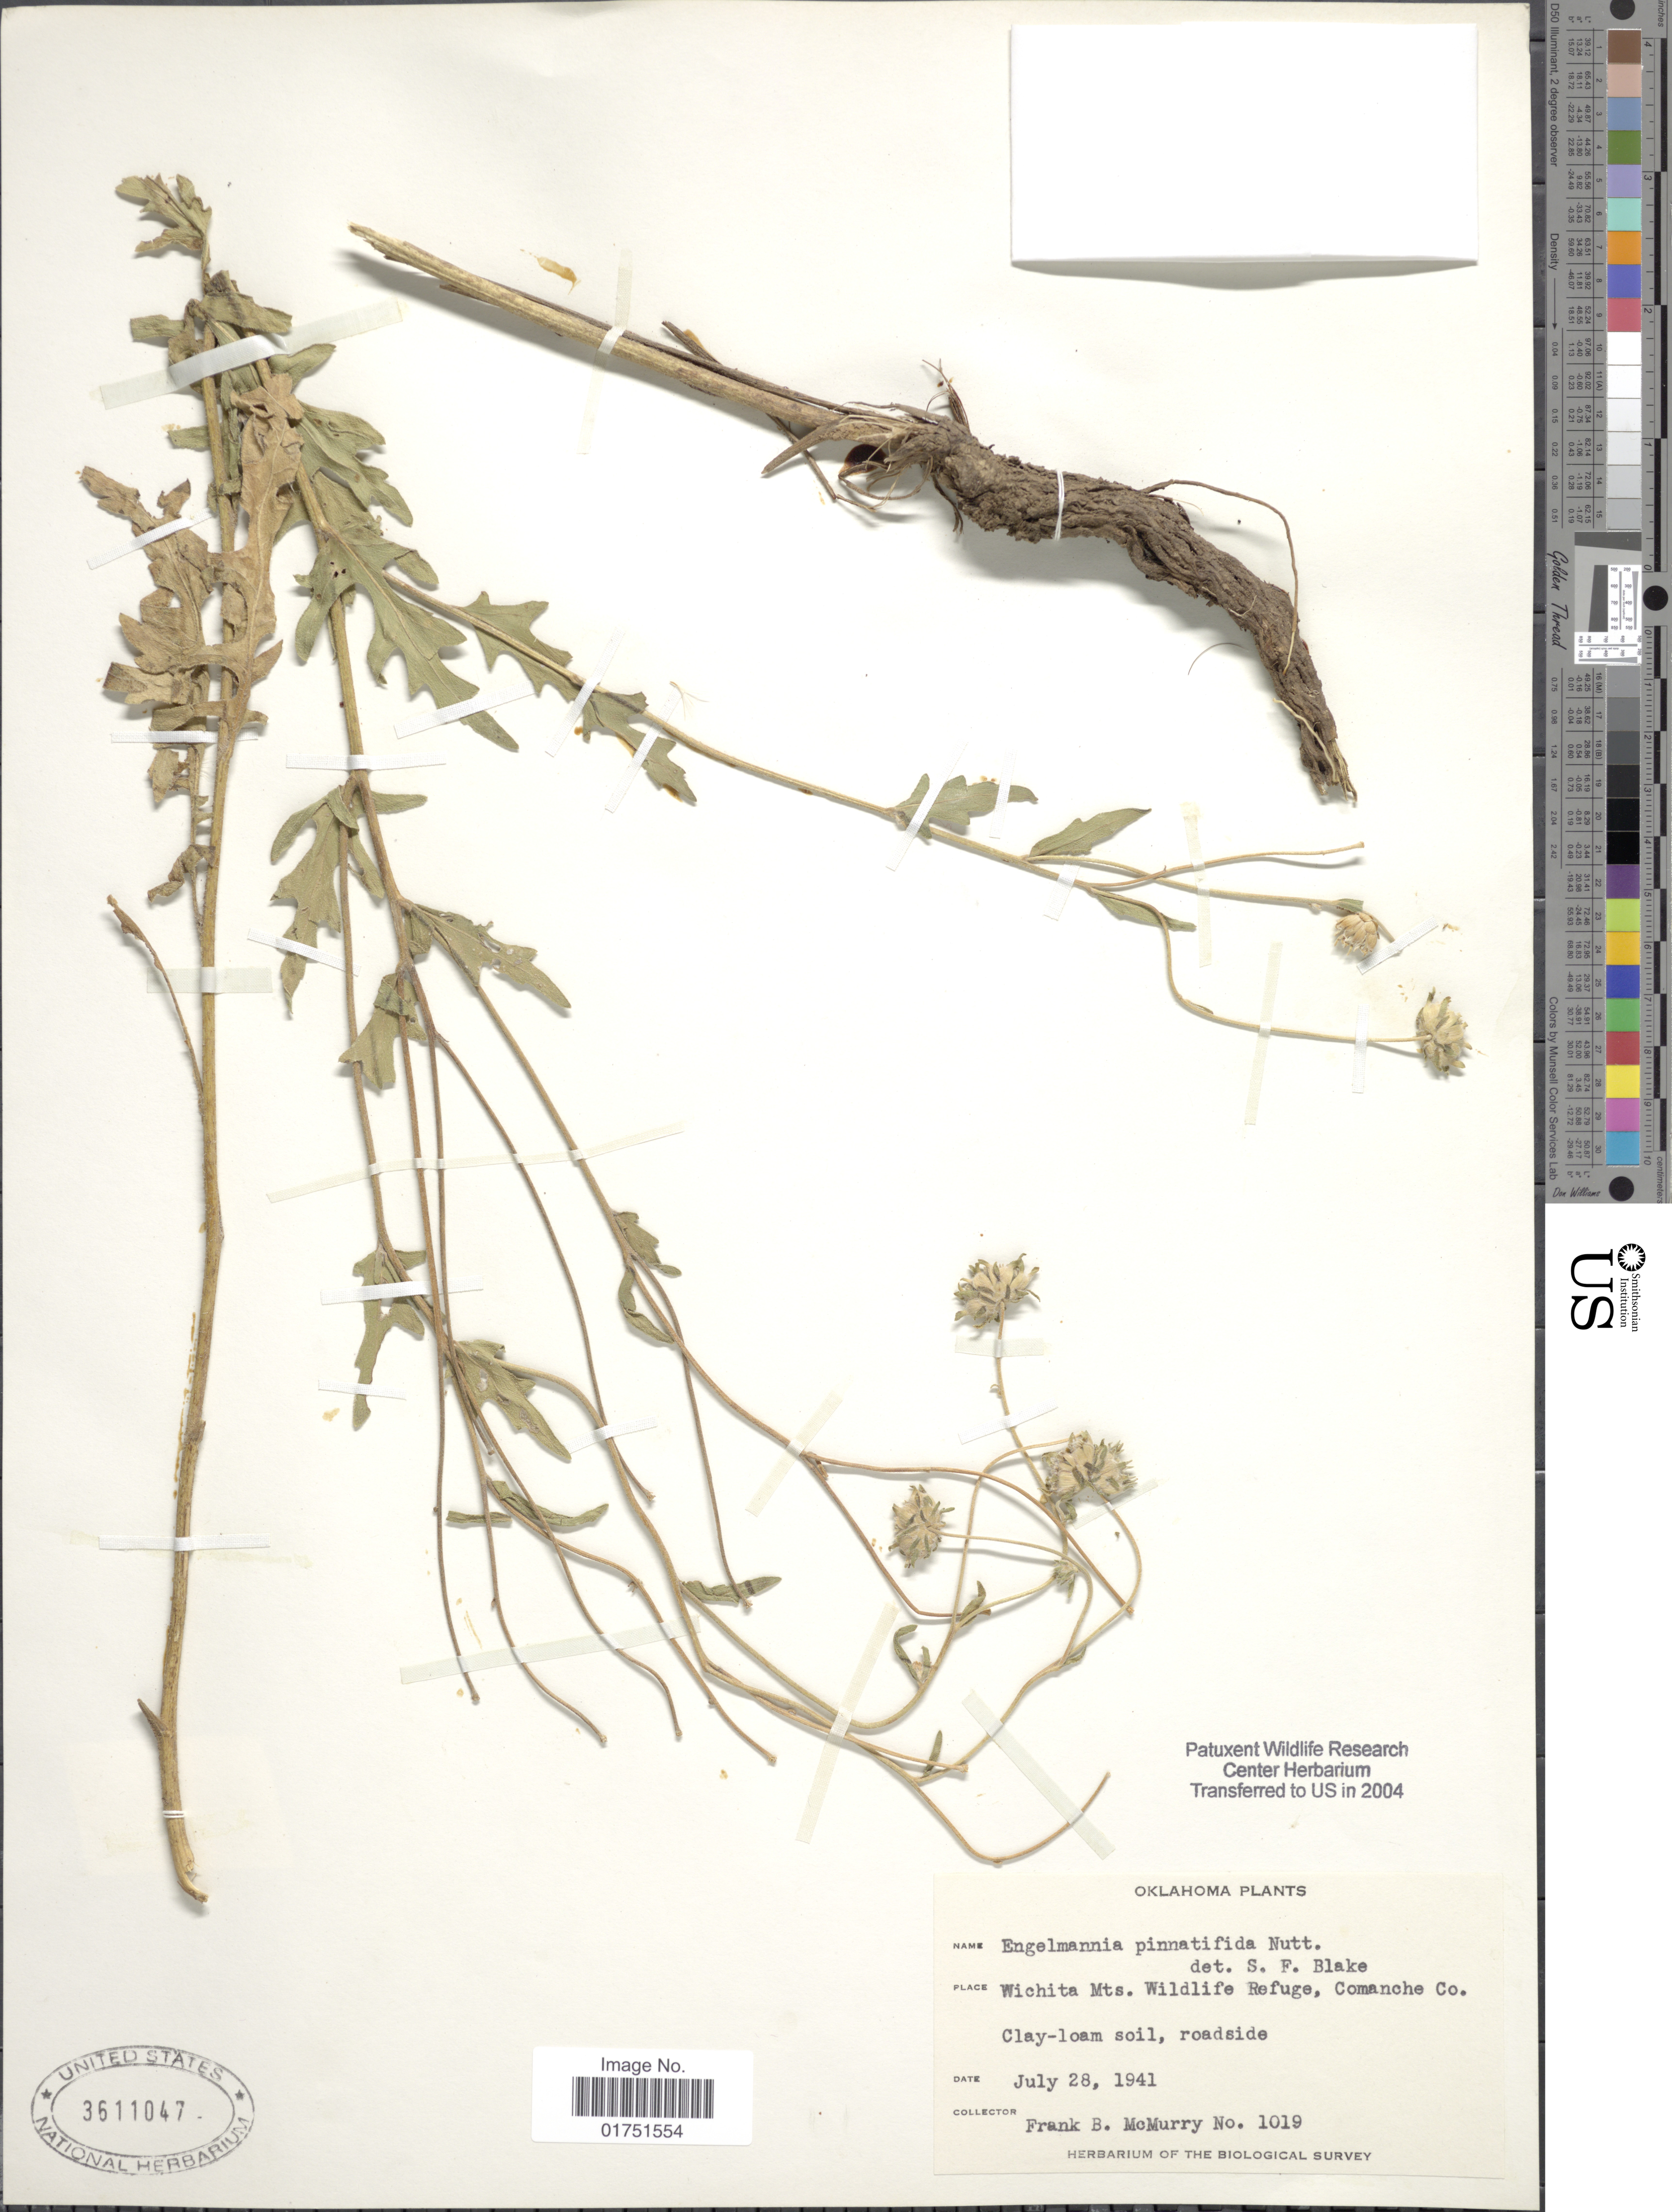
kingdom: Plantae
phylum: Tracheophyta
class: Magnoliopsida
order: Asterales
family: Asteraceae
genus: Engelmannia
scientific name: Engelmannia pinnatifida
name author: Torr. & A. Gray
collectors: F. B. McMurry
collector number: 1019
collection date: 1941-07-28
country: United States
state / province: Oklahoma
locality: Wichita Mts. Wildlife Refuge, Comanche Co.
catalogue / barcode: US 3611047